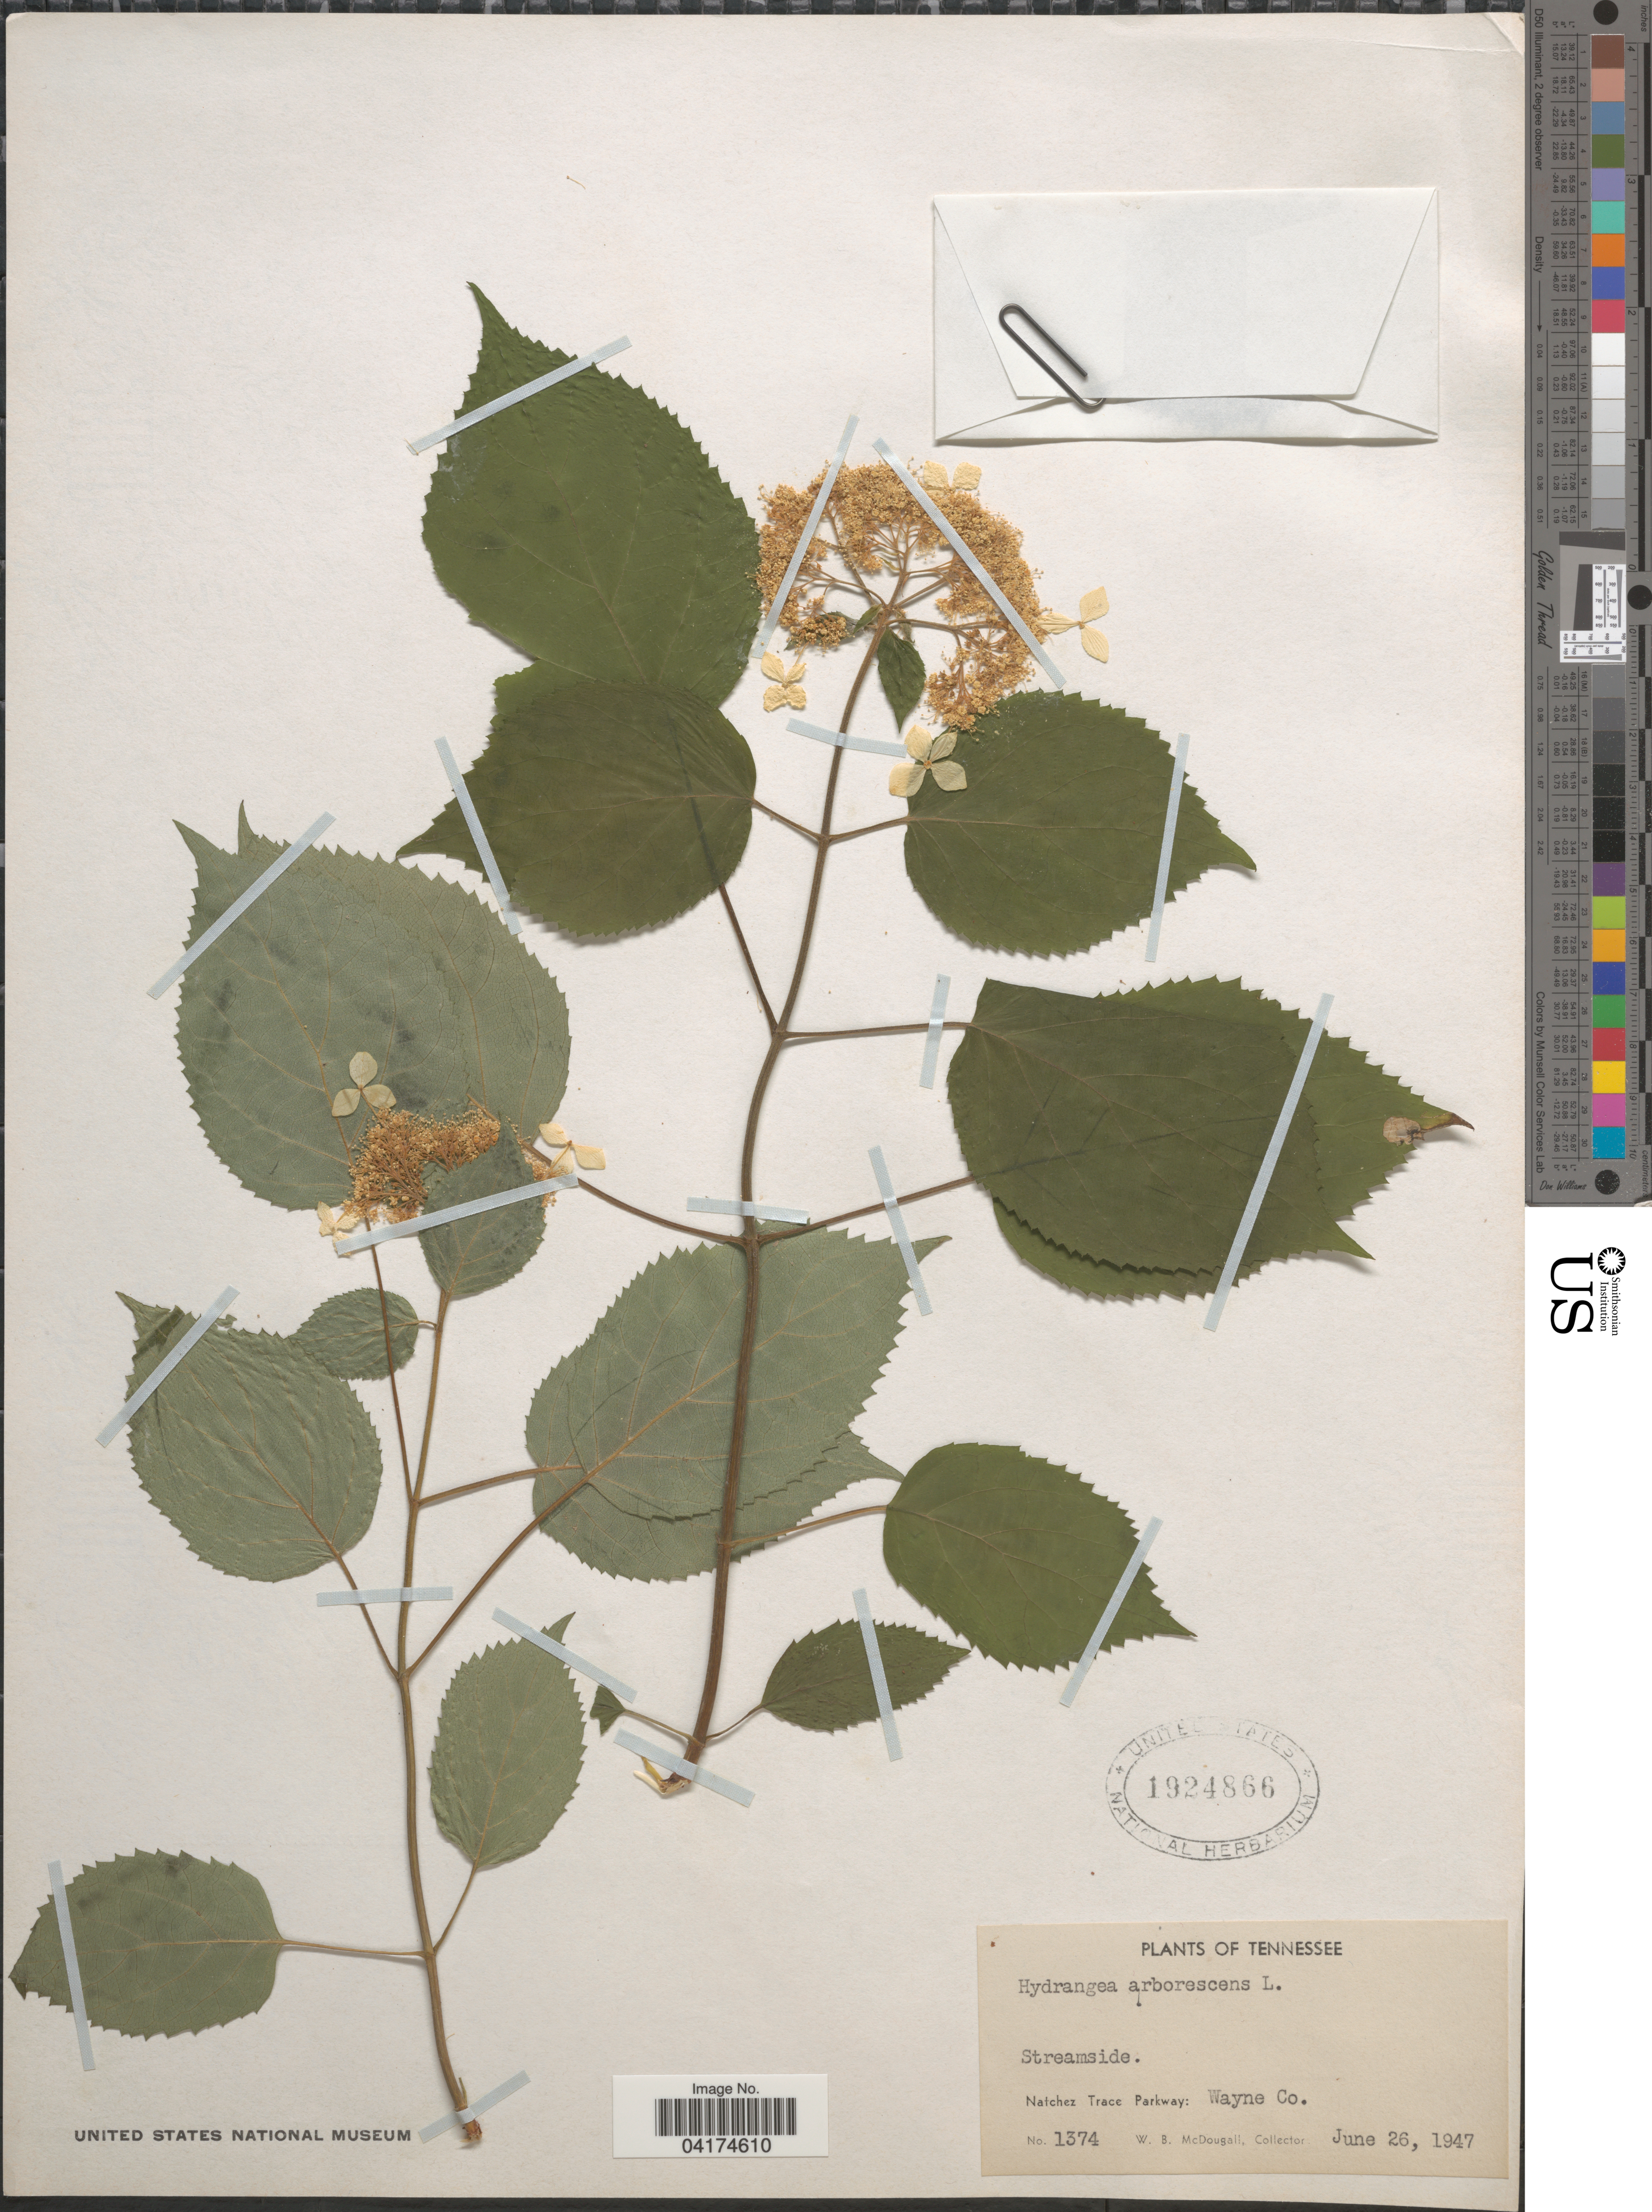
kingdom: Plantae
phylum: Tracheophyta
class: Magnoliopsida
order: Cornales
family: Hydrangeaceae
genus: Hydrangea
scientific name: Hydrangea arborescens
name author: L.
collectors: W. B. McDougall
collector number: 1374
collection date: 1947-06-26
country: United States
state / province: Tennessee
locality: Natchez Trace Parkway: Wayne Co.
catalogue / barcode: US 1924866